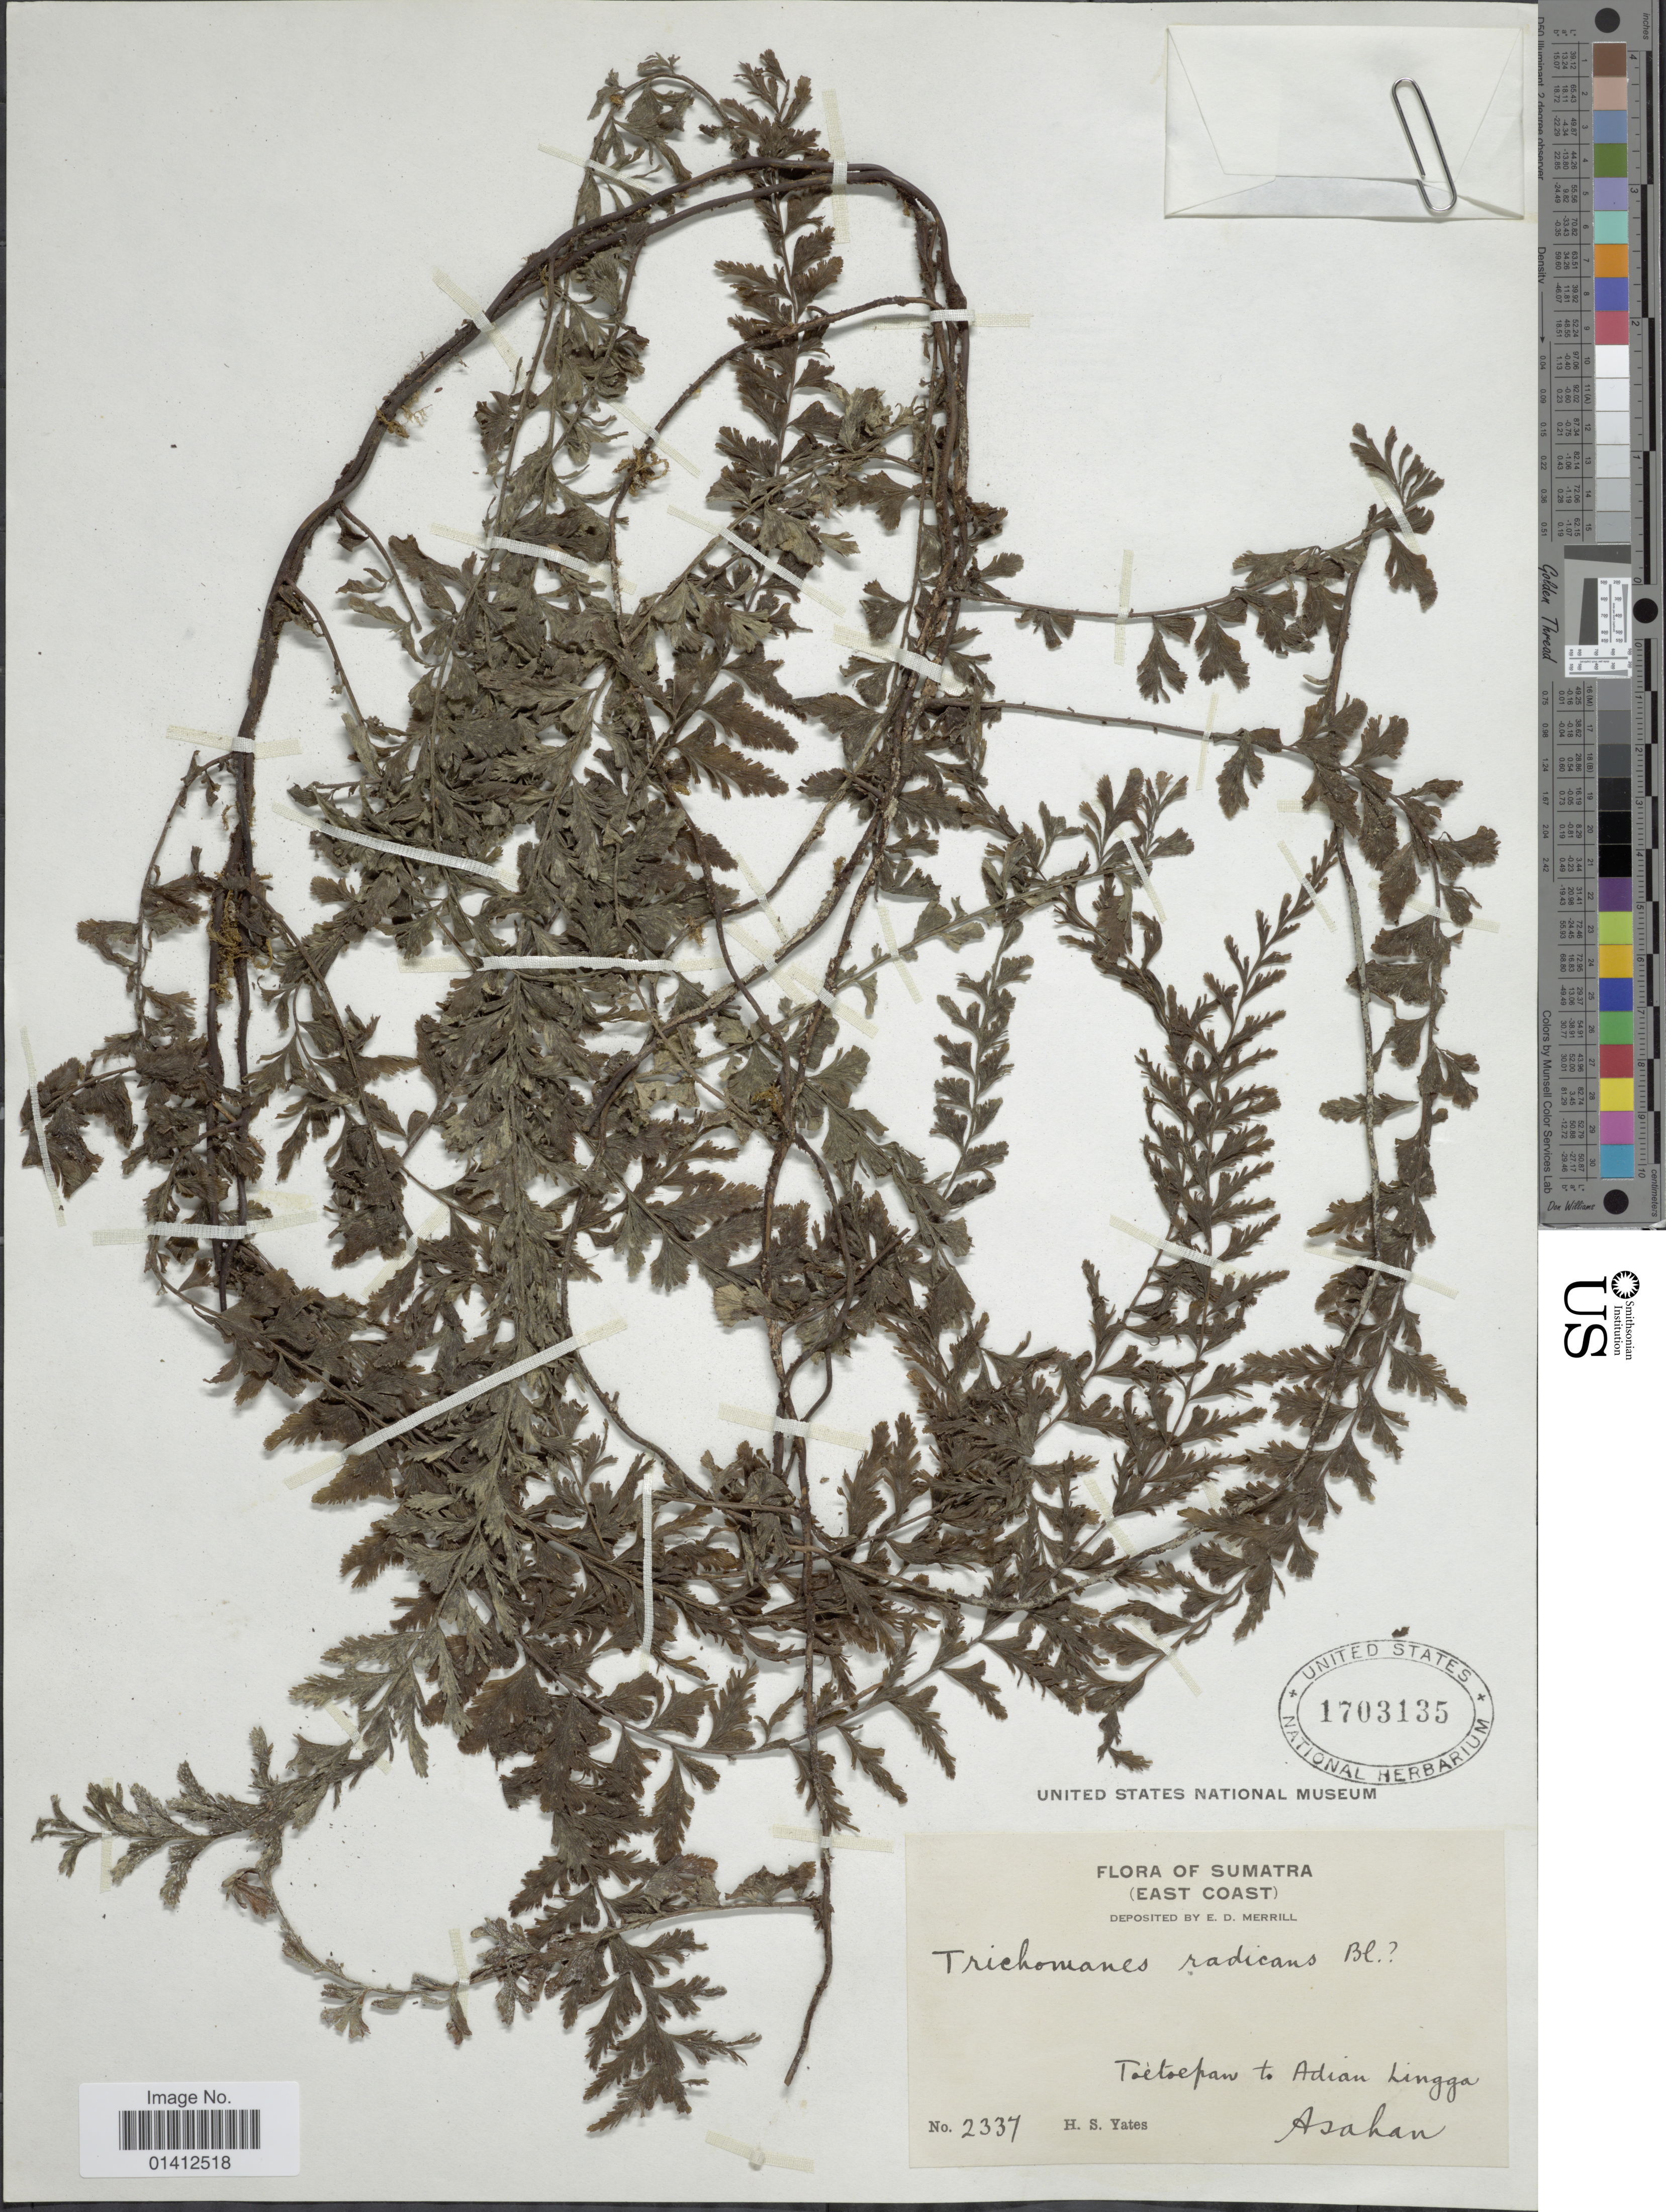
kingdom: Plantae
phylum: Tracheophyta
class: Polypodiopsida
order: Hymenophyllales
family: Hymenophyllaceae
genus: Vandenboschia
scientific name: Vandenboschia radicans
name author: (Sw.) Copel.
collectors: H. S. Yates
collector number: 2337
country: Indonesia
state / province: Sumatra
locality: (East Coast), Toetoepan to Adian Linga, Asahan [interpreted]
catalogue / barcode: US 1703135